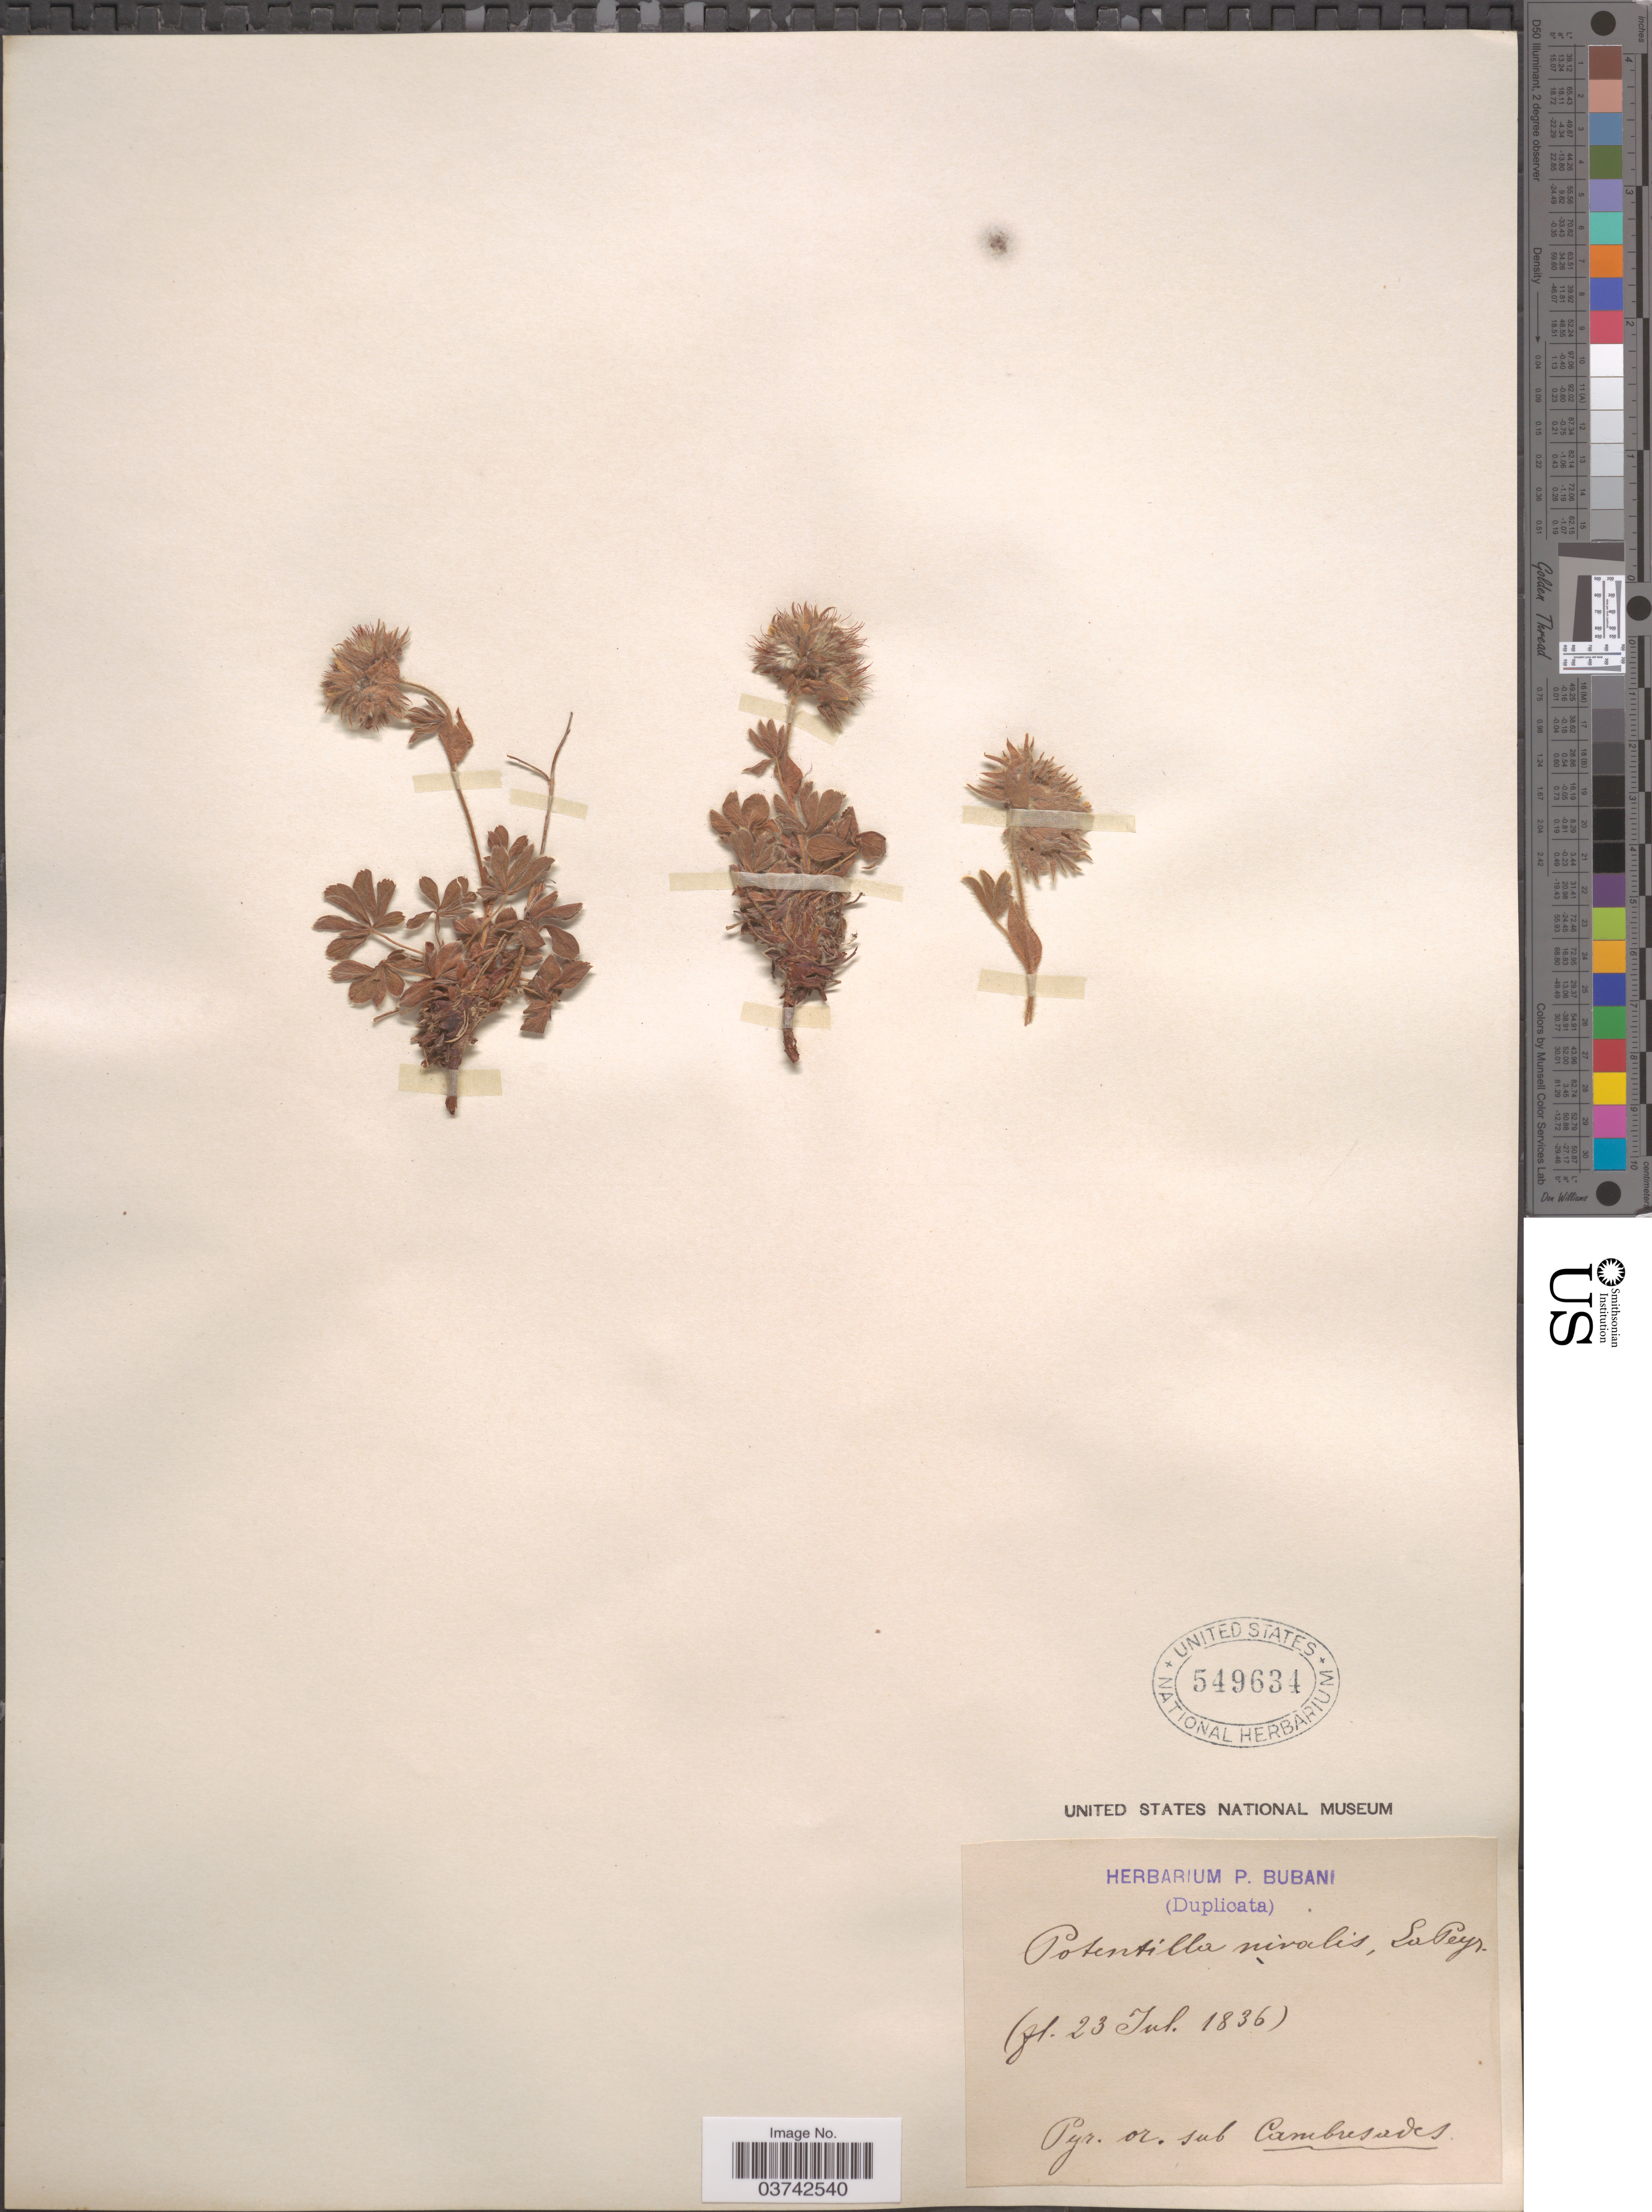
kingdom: Plantae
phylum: Tracheophyta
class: Magnoliopsida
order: Rosales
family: Rosaceae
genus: Potentilla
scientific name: Potentilla nivalis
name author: Csató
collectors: ex herb. P. Bubani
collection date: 1836-07-23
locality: Pyr. or. sub Cambresades.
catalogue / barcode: US 549634